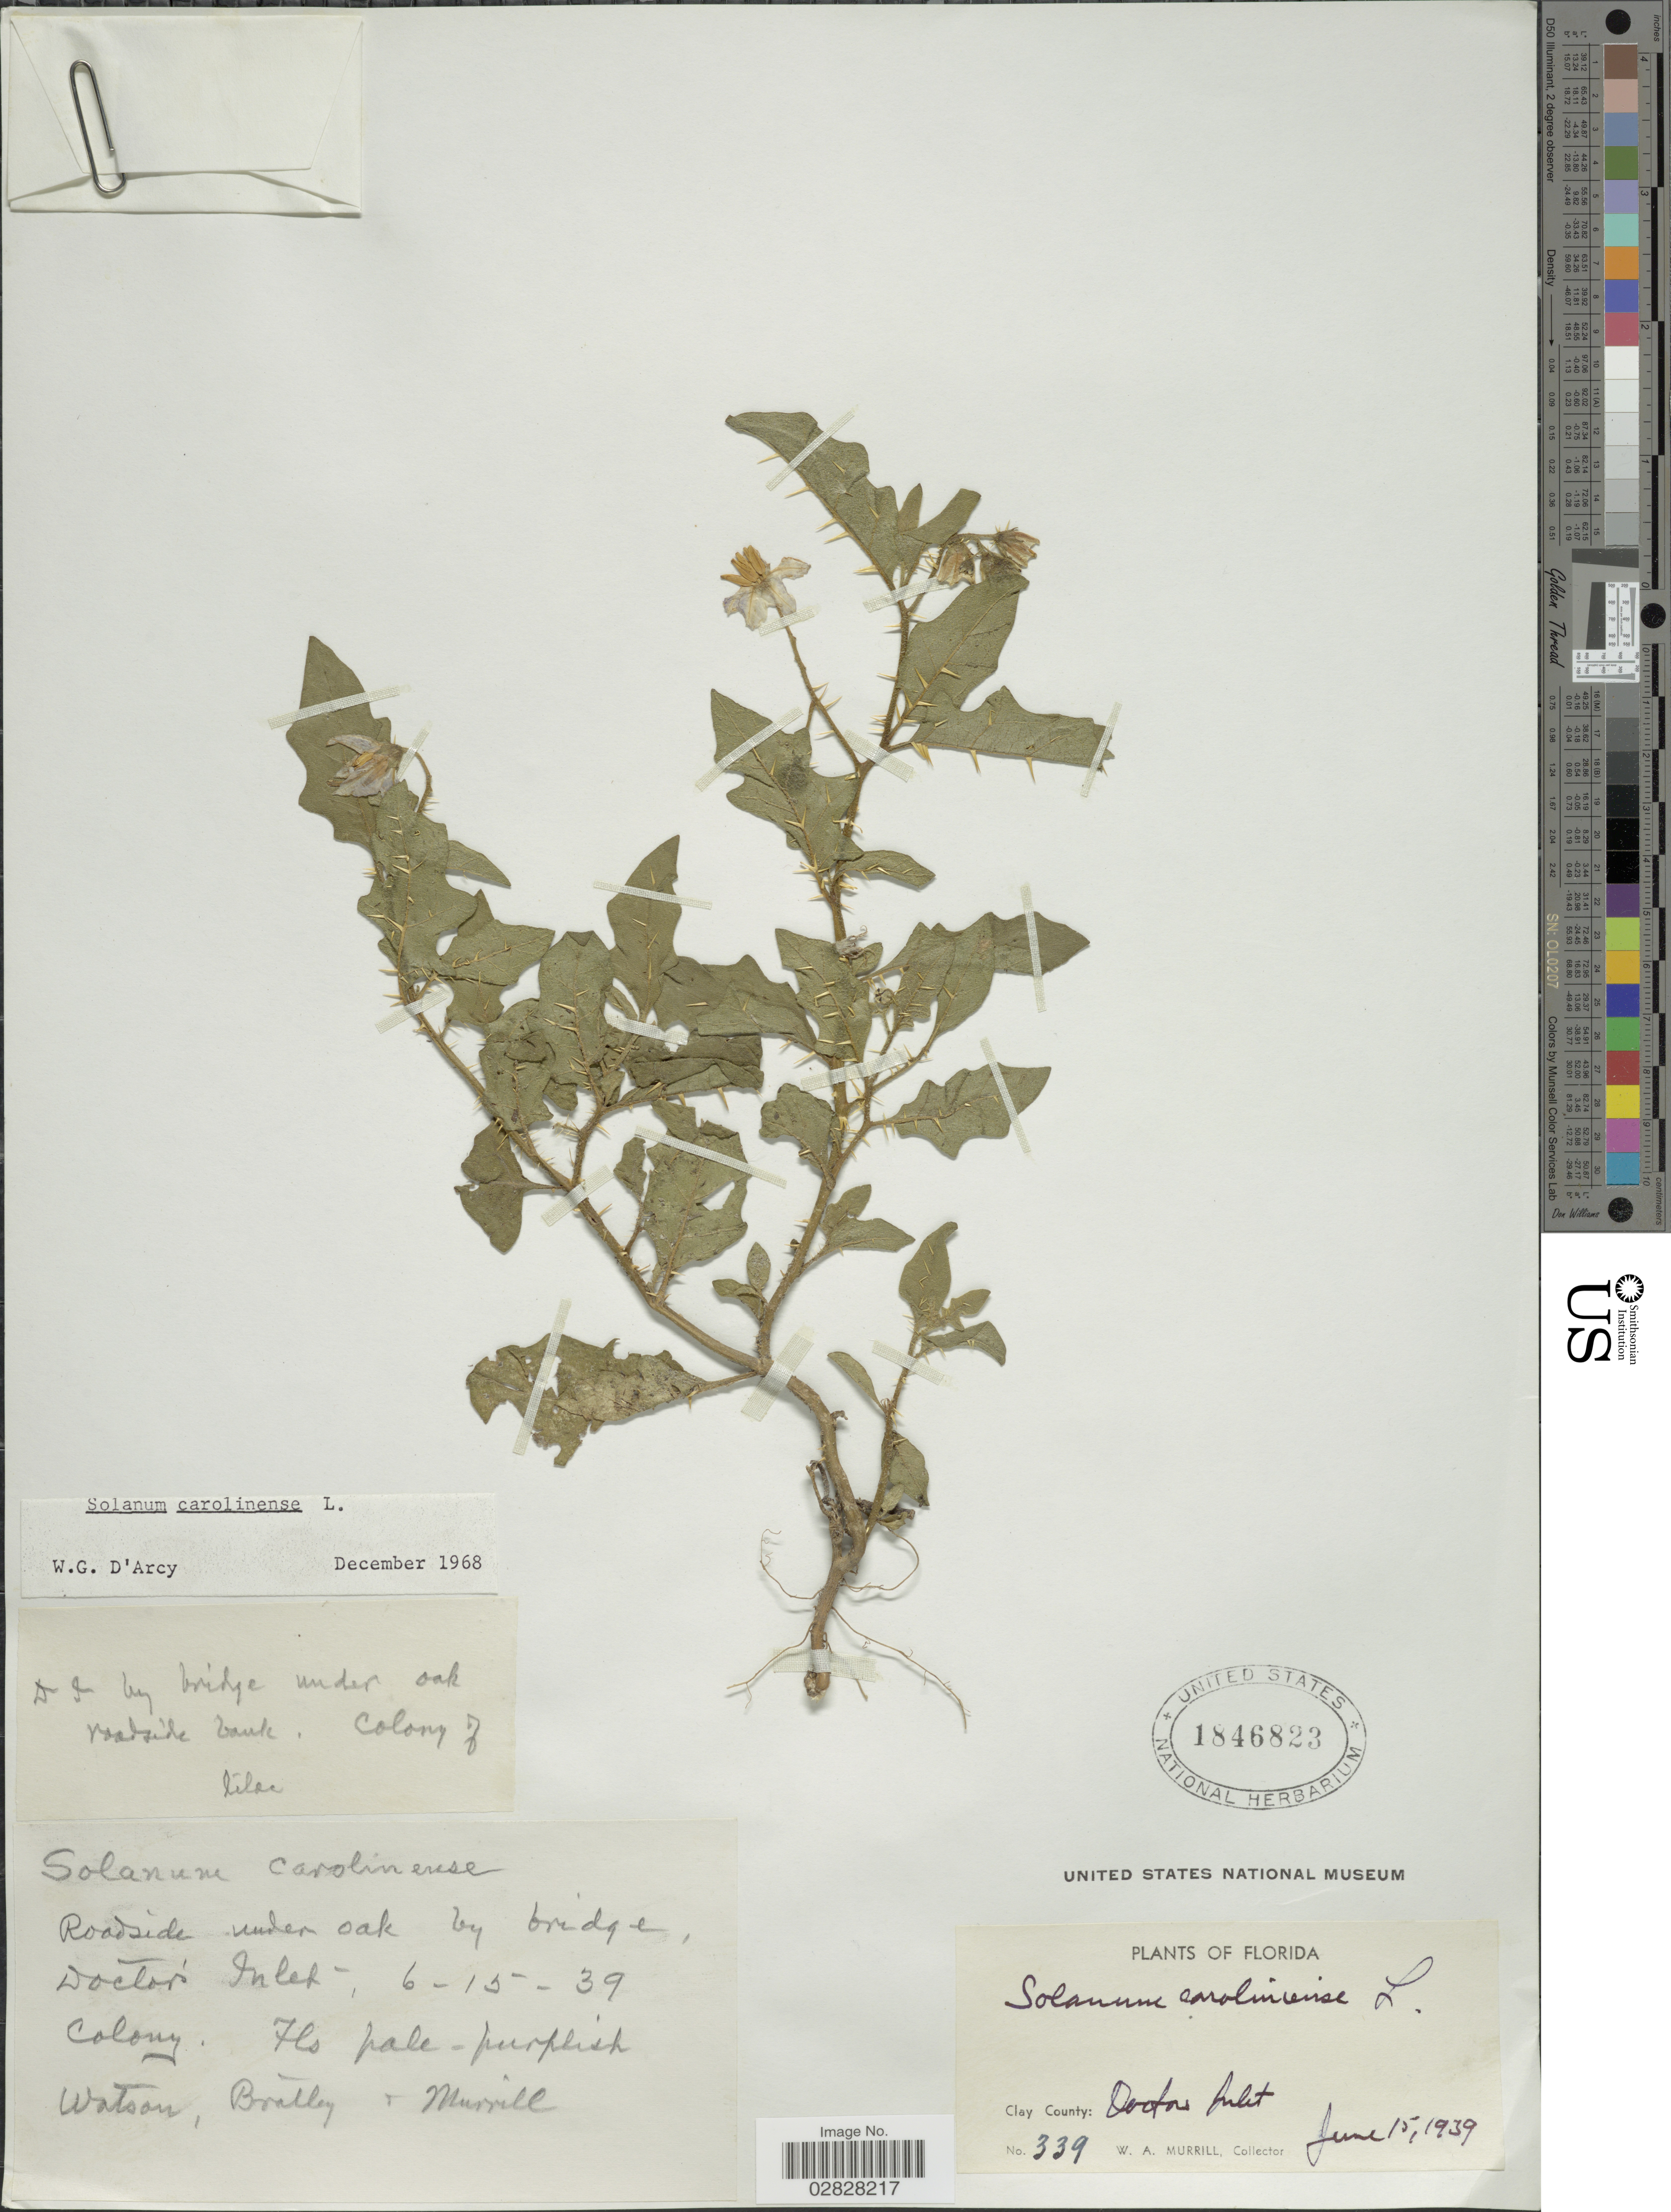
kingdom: Plantae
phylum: Tracheophyta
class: Magnoliopsida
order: Solanales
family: Solanaceae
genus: Solanum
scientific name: Solanum carolinense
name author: L.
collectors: -- Watson, Bradley & W. A. Murrill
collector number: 339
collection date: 1939-06-15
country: United States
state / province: Florida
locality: Roadside under oak by bridge, Doctor's Inlet, Colony. Clay County.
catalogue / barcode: US 1846823